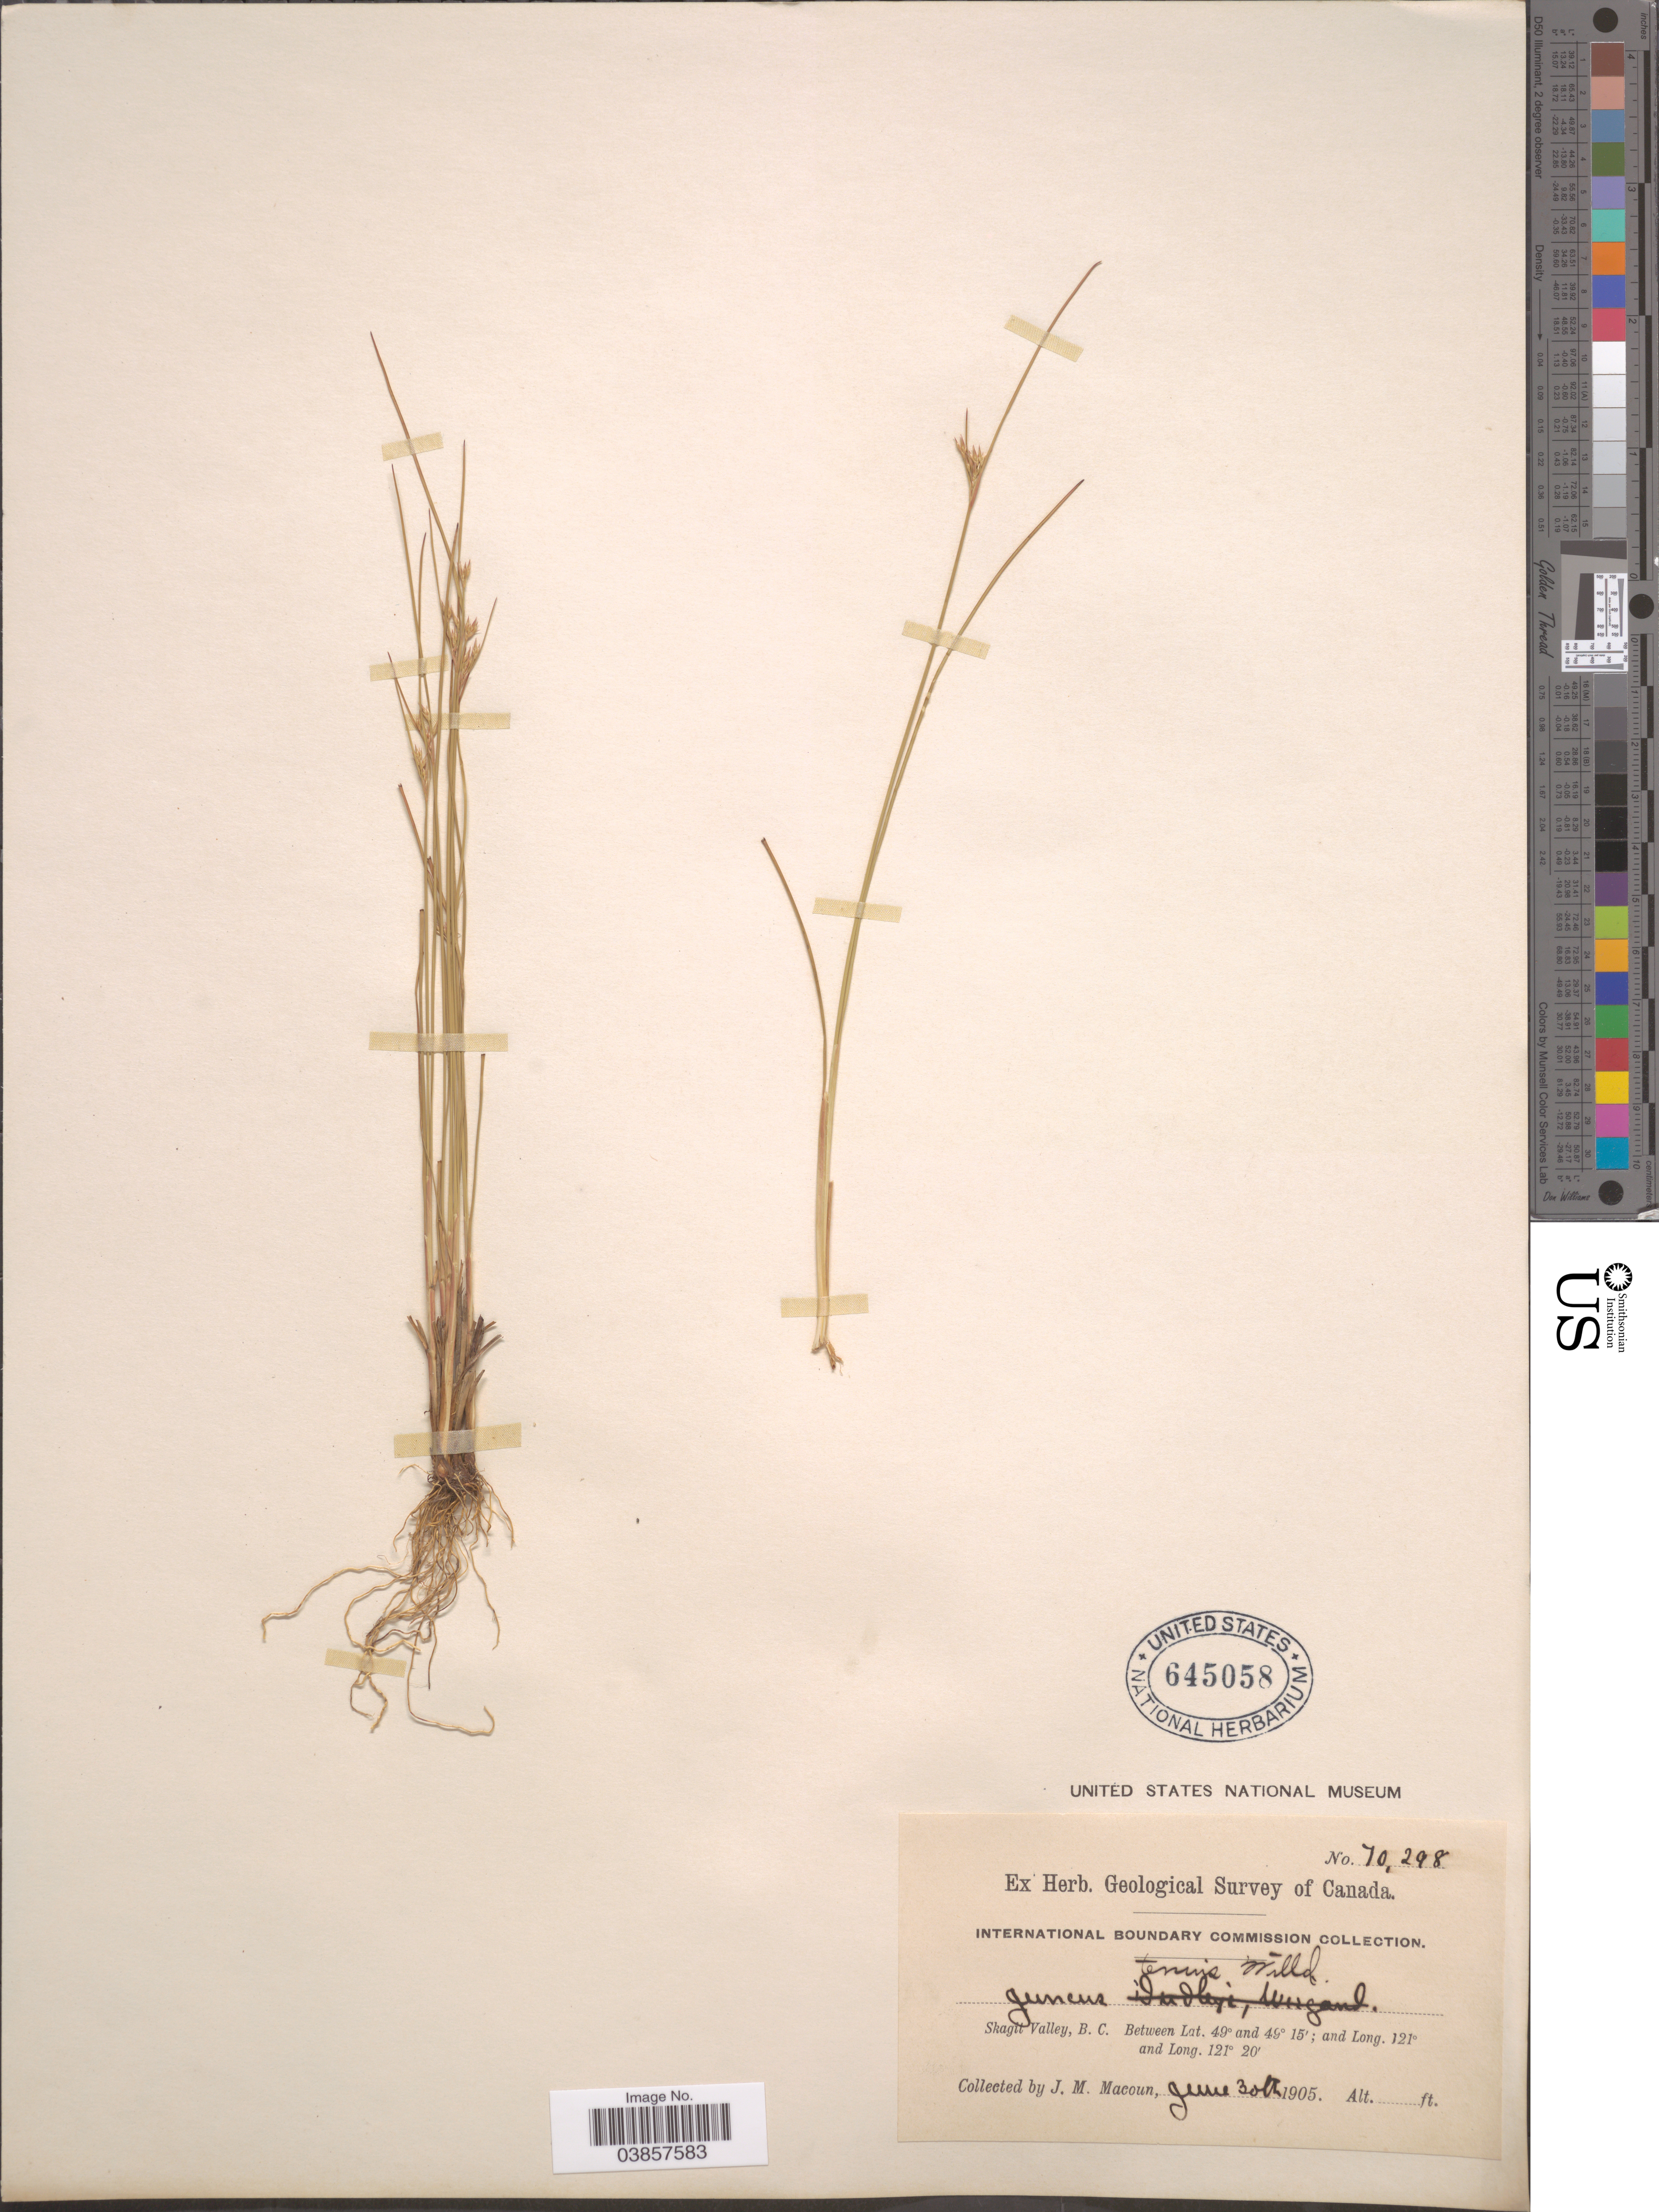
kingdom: Plantae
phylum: Tracheophyta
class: Liliopsida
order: Poales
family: Juncaceae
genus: Juncus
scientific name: Juncus tenuis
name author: Willd.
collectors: J. M. Macoun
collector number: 70298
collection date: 1905-06-30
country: Canada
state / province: British Columbia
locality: Skagit Valley.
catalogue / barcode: US 645058